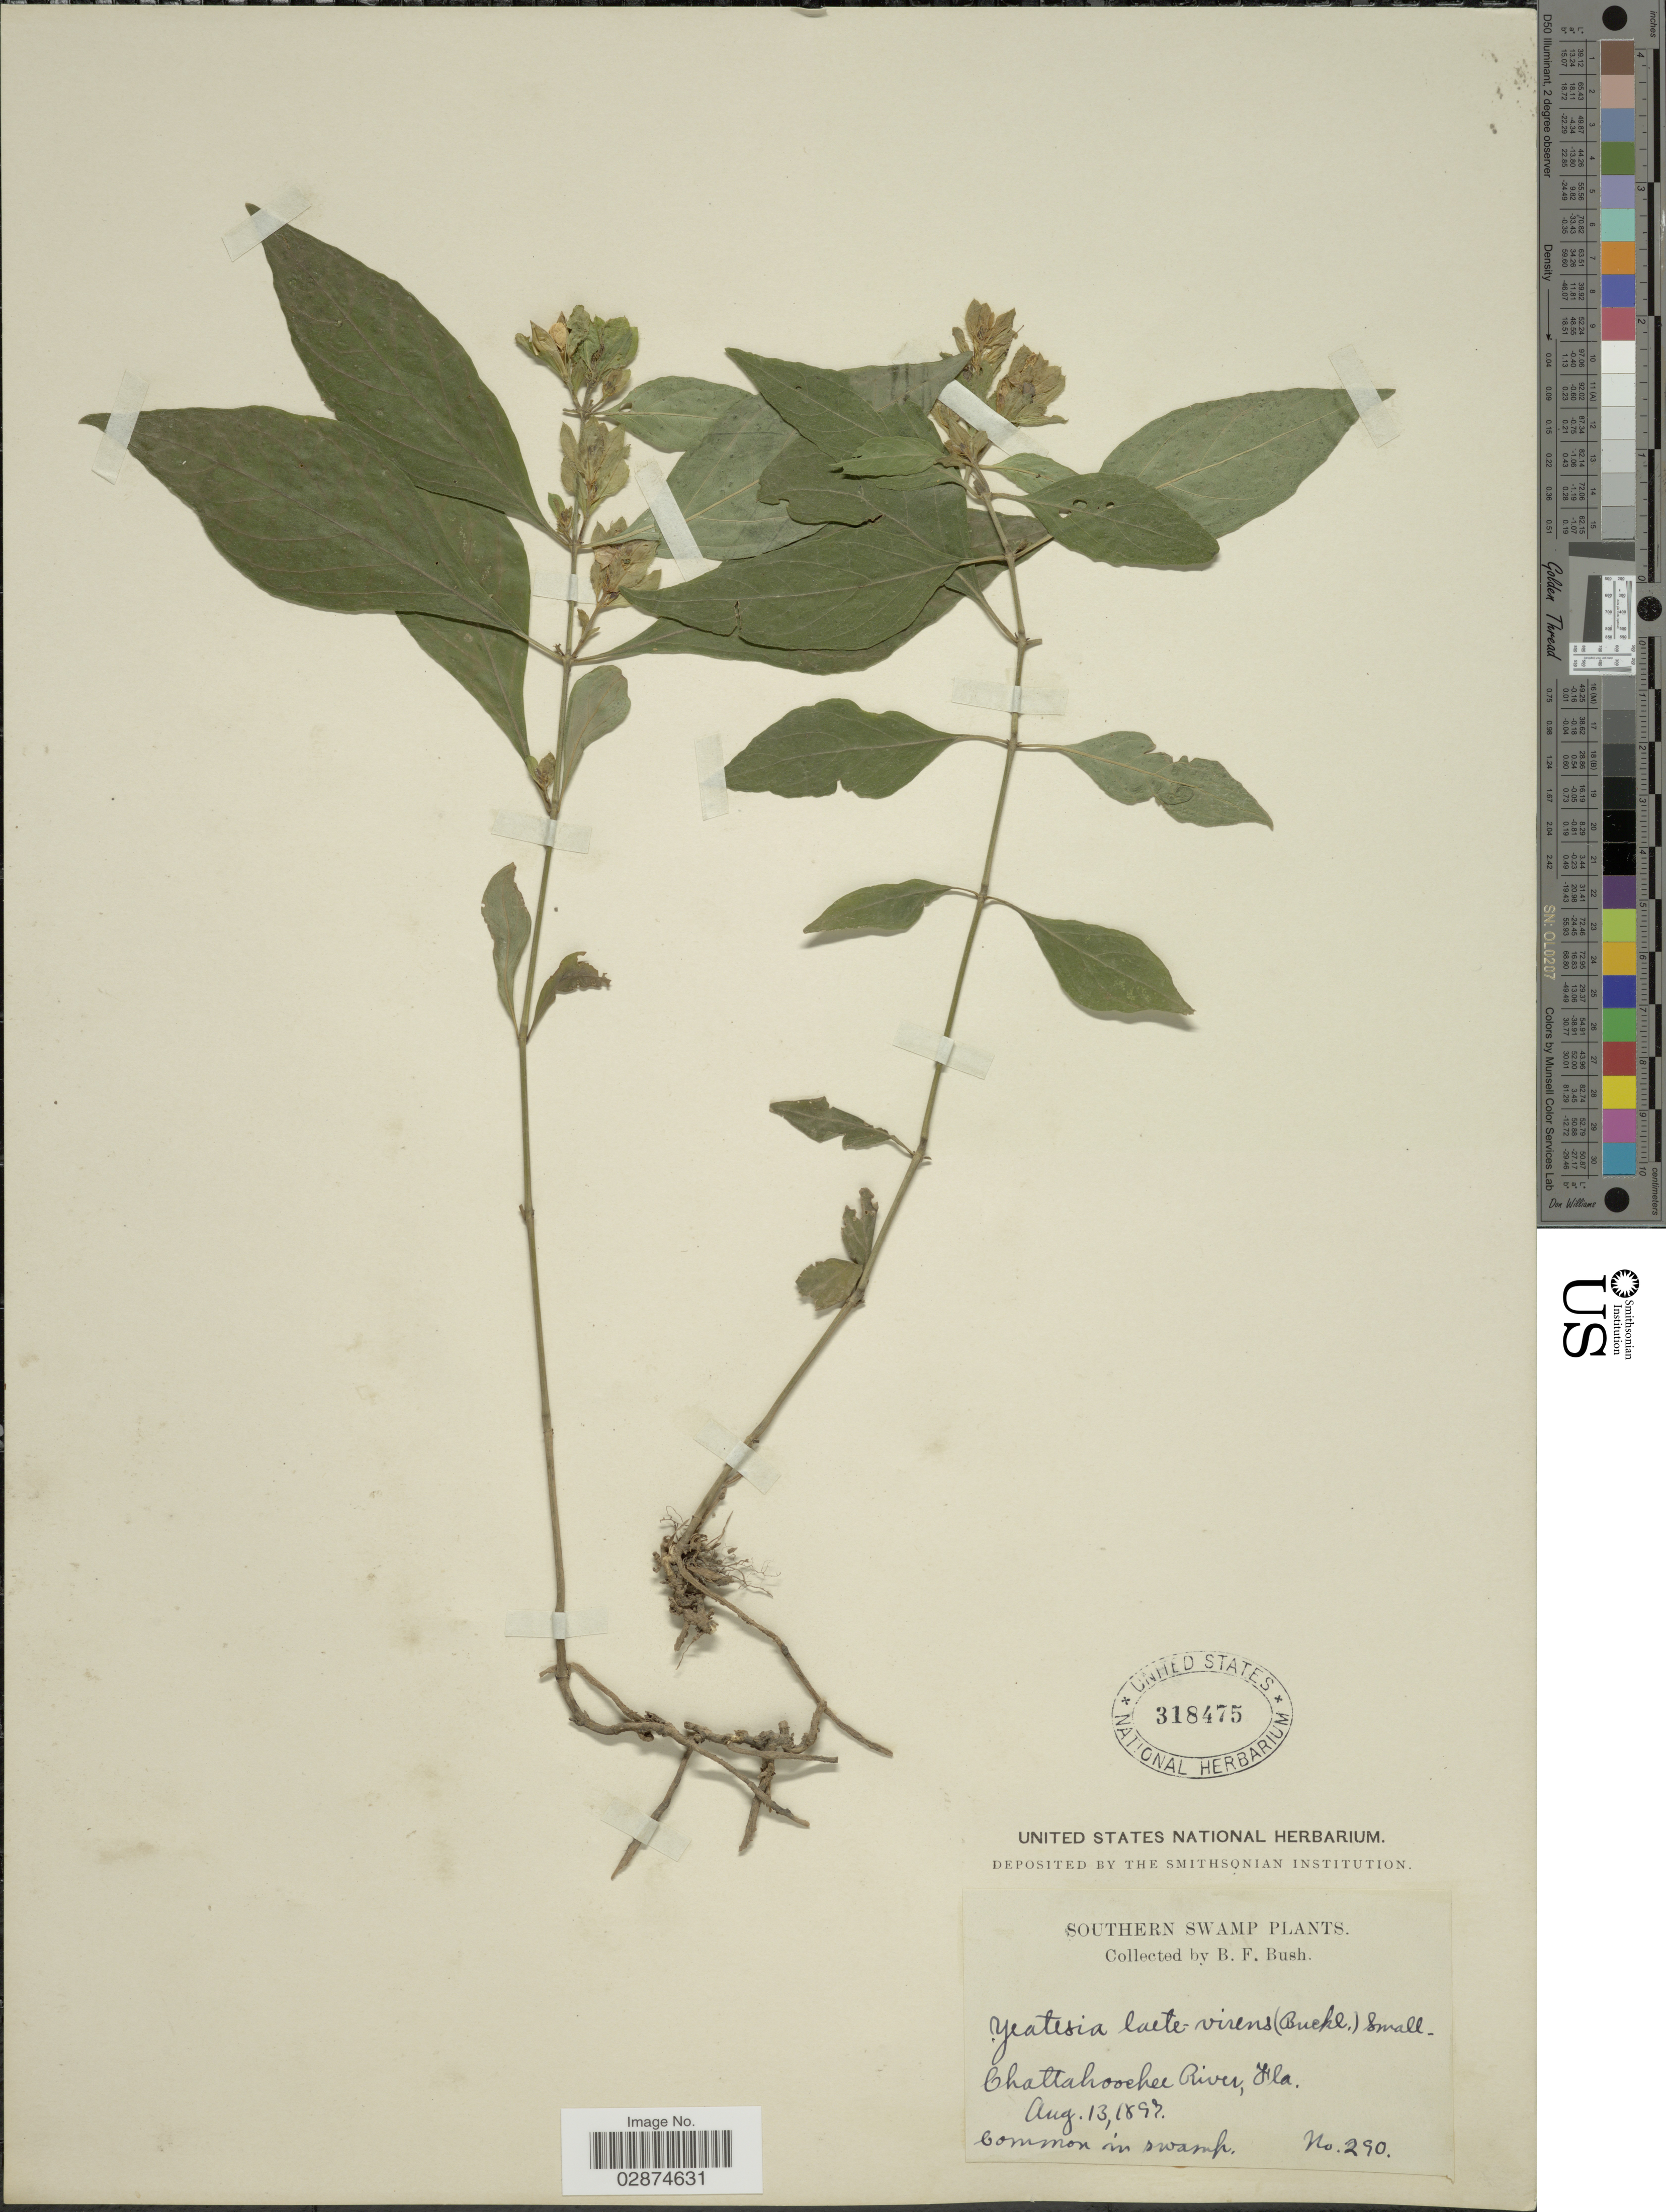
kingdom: Plantae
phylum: Tracheophyta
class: Magnoliopsida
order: Lamiales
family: Acanthaceae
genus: Yeatesia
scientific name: Yeatesia viridiflora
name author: (Nees) Small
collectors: B. F. Bush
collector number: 290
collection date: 1897-08-03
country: United States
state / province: Florida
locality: Chattahoochee River.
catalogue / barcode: US 318475